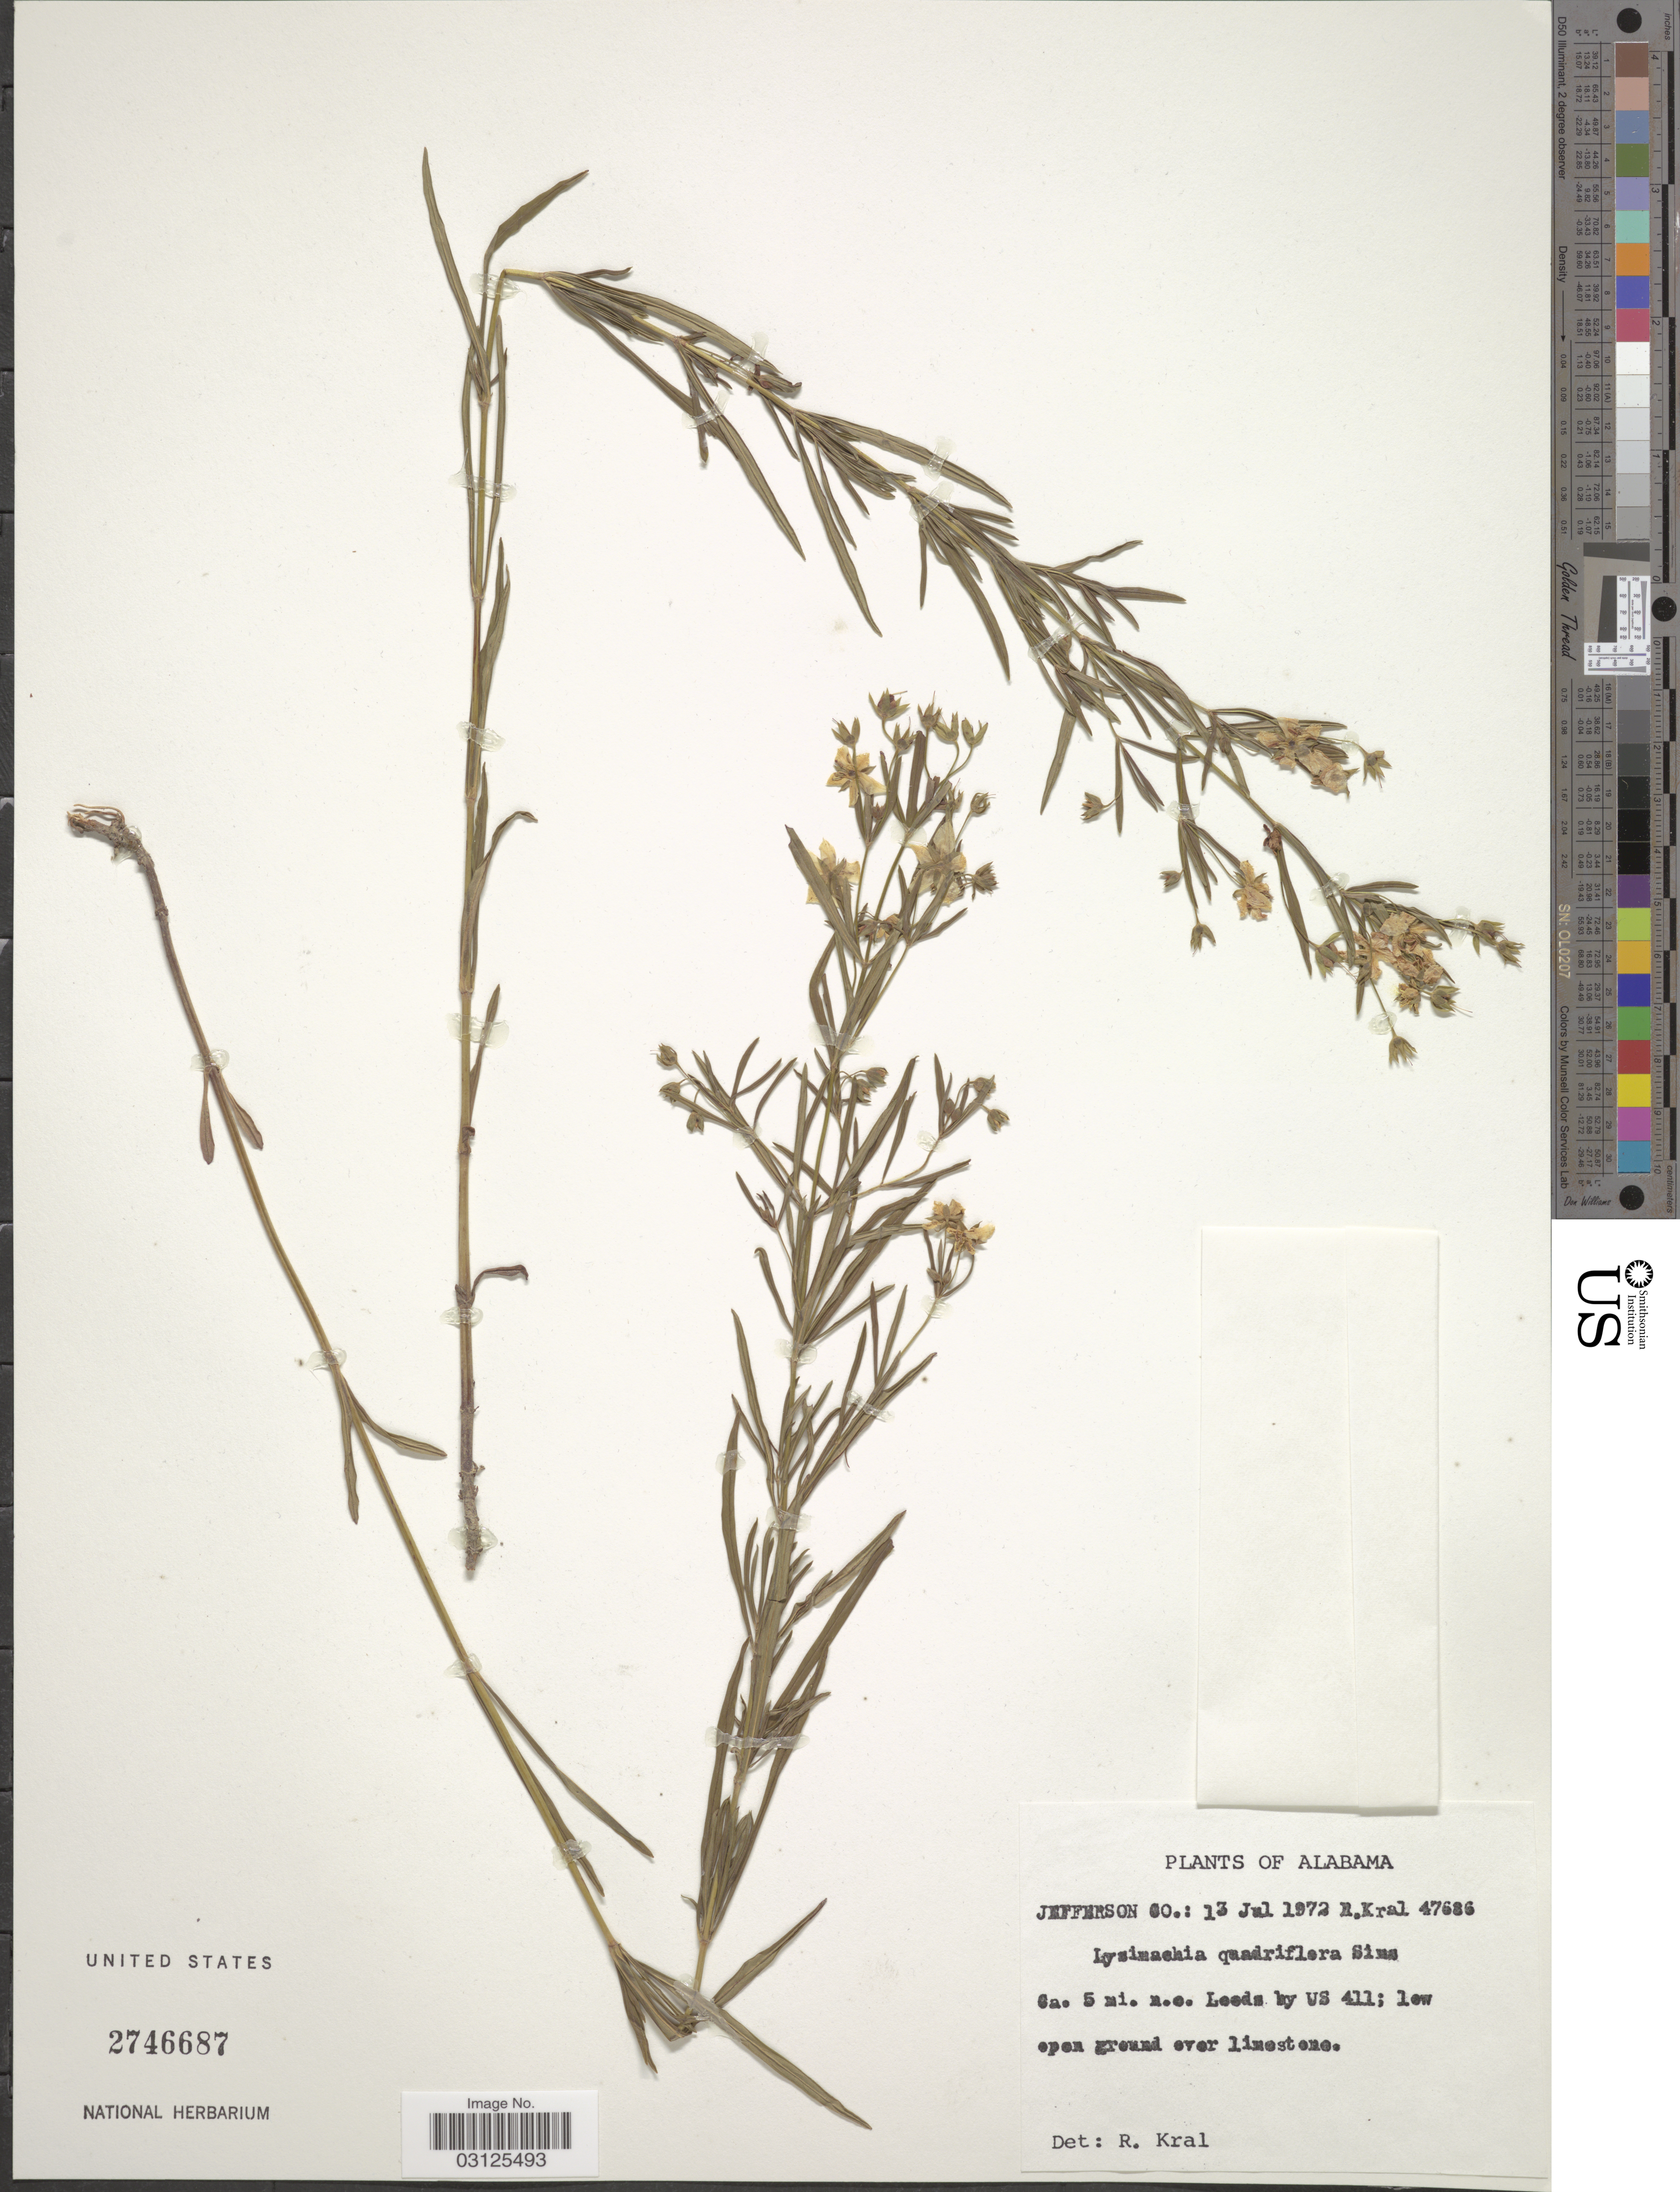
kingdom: Plantae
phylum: Tracheophyta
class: Magnoliopsida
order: Ericales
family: Primulaceae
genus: Steironema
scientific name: Steironema quadriflorum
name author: (Sims) Hitchc.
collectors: R. Kral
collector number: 47686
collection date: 1972-07-13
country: United States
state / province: Alabama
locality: Jefferson Co.: Ca. 5 mi. n.e. Leeds by US 411.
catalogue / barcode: US 2746687